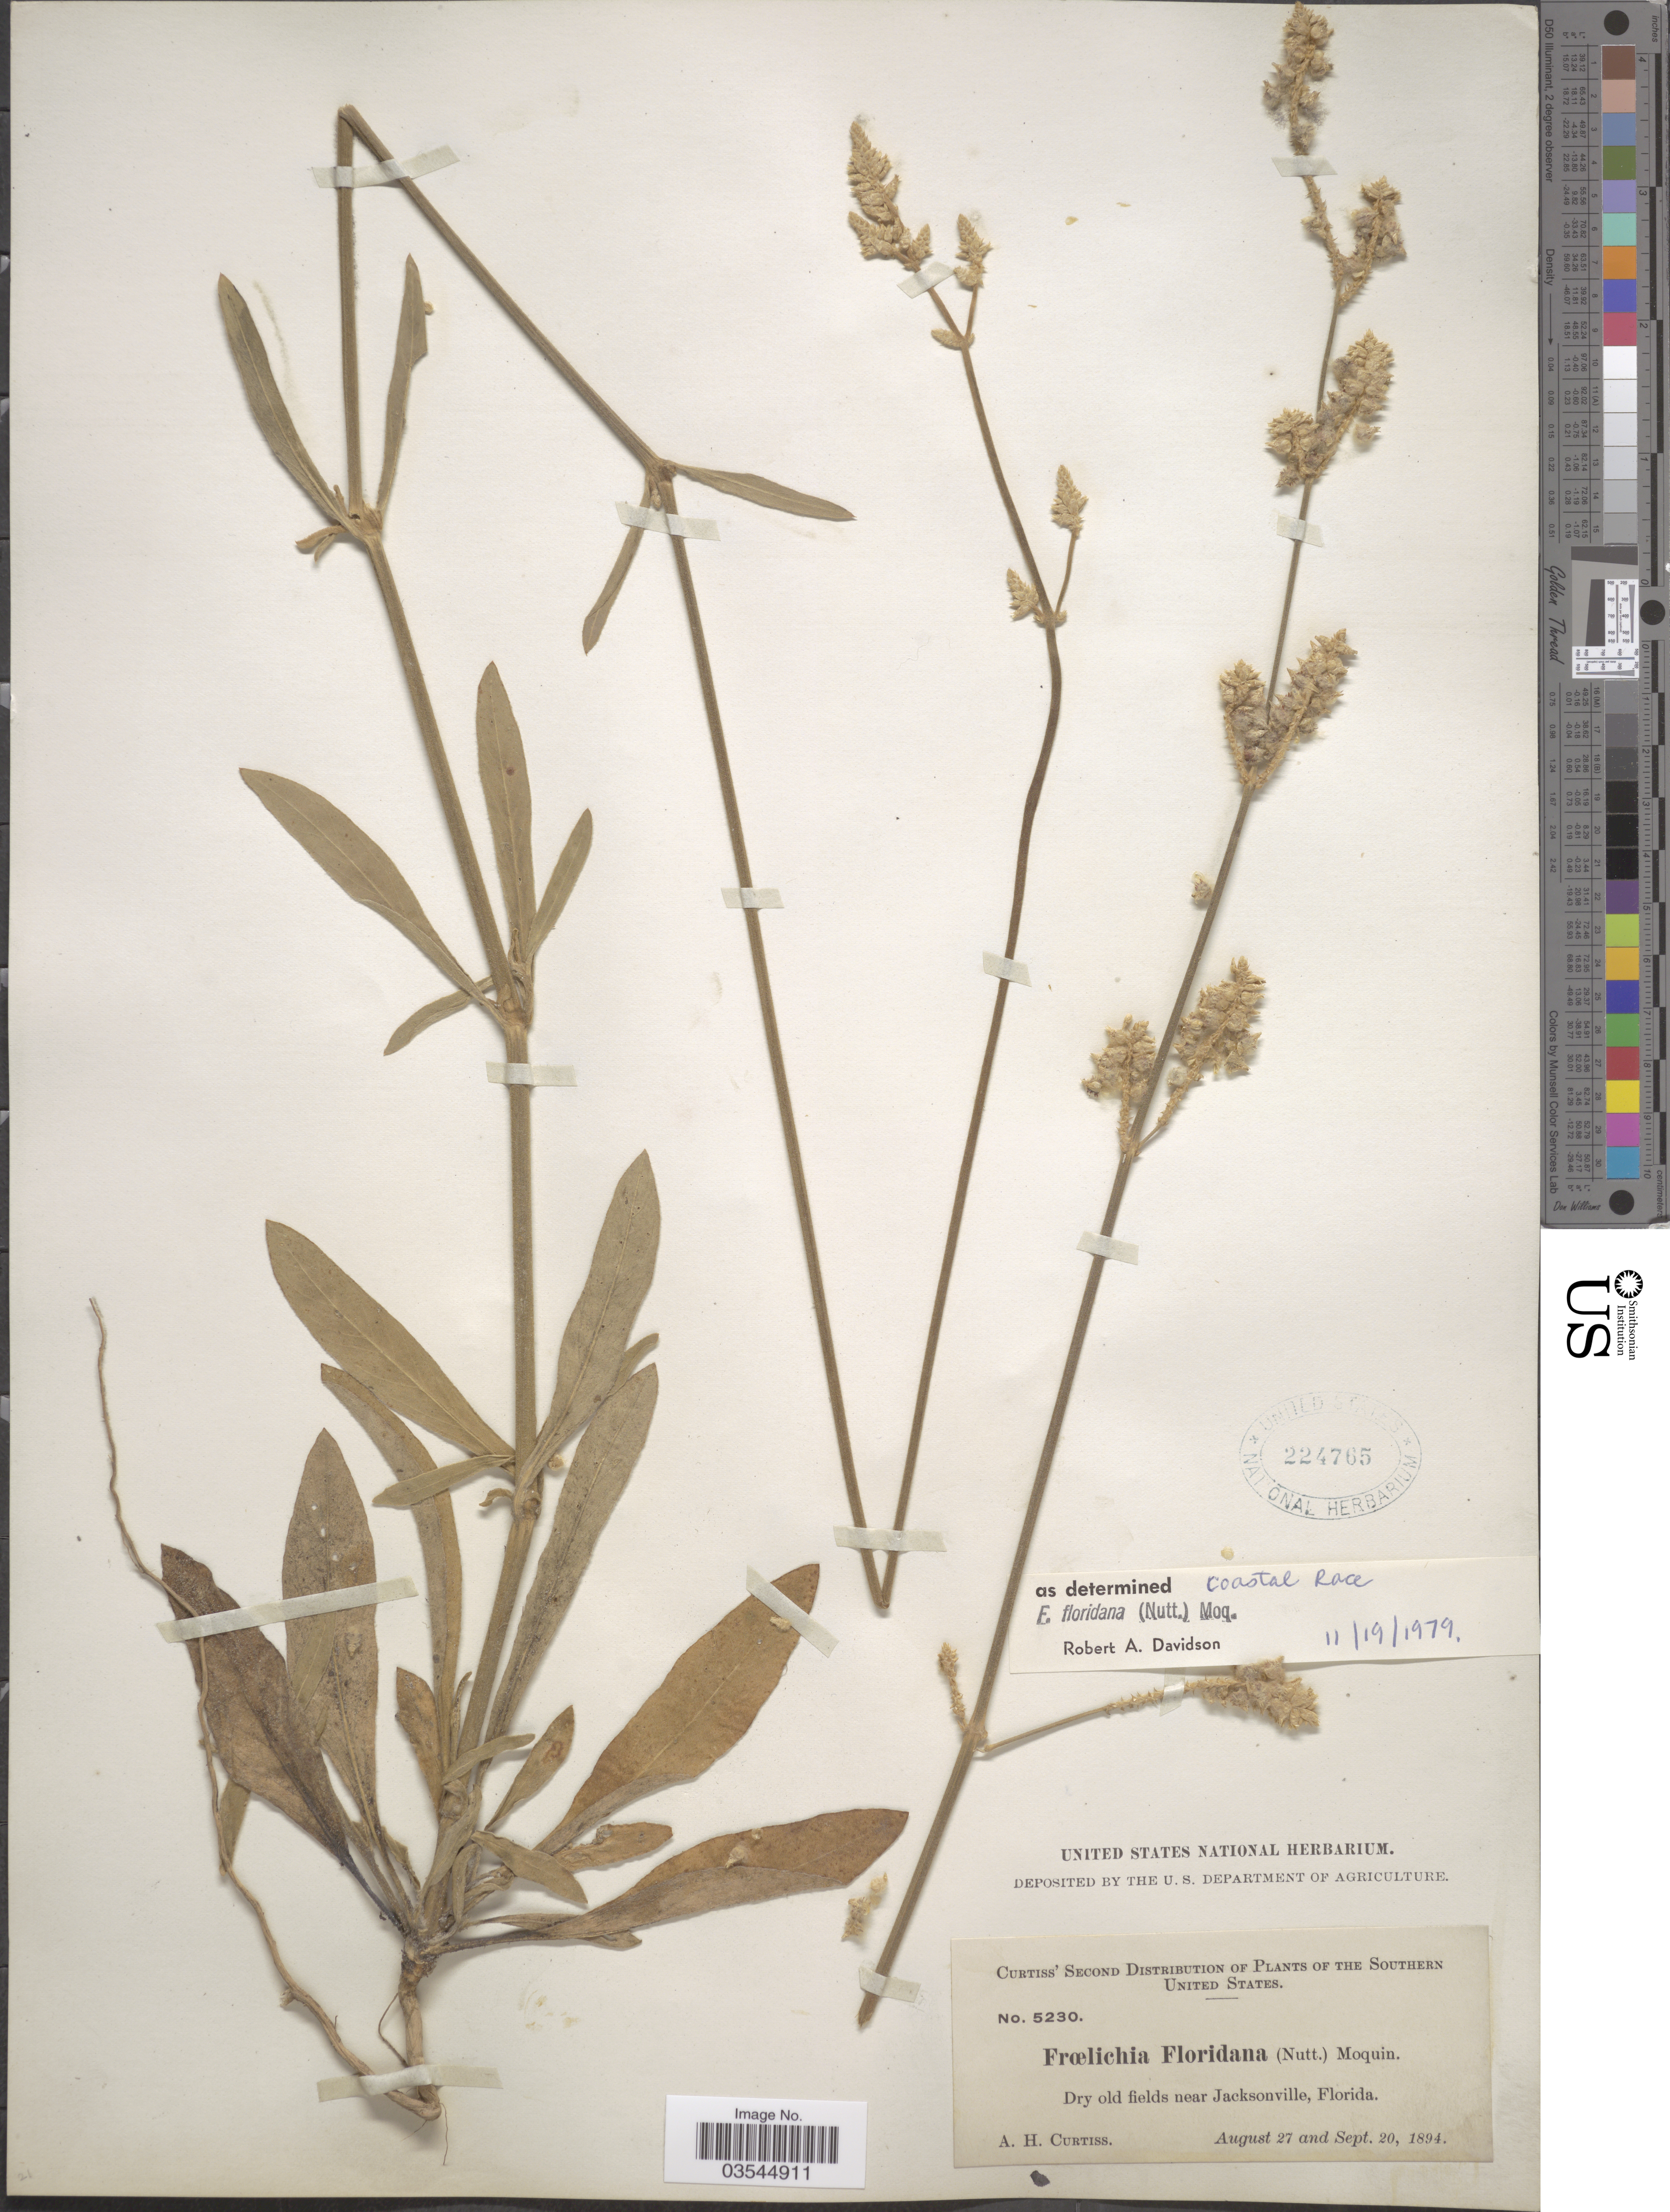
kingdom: Plantae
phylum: Tracheophyta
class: Magnoliopsida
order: Caryophyllales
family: Amaranthaceae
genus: Froelichia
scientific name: Froelichia floridana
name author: (Nutt.) Moq.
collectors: A. H. Curtiss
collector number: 5230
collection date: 1894-08-27/1894-09-20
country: United States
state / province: Florida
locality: Southern United States. Near Jacksonville.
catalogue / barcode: US 224765